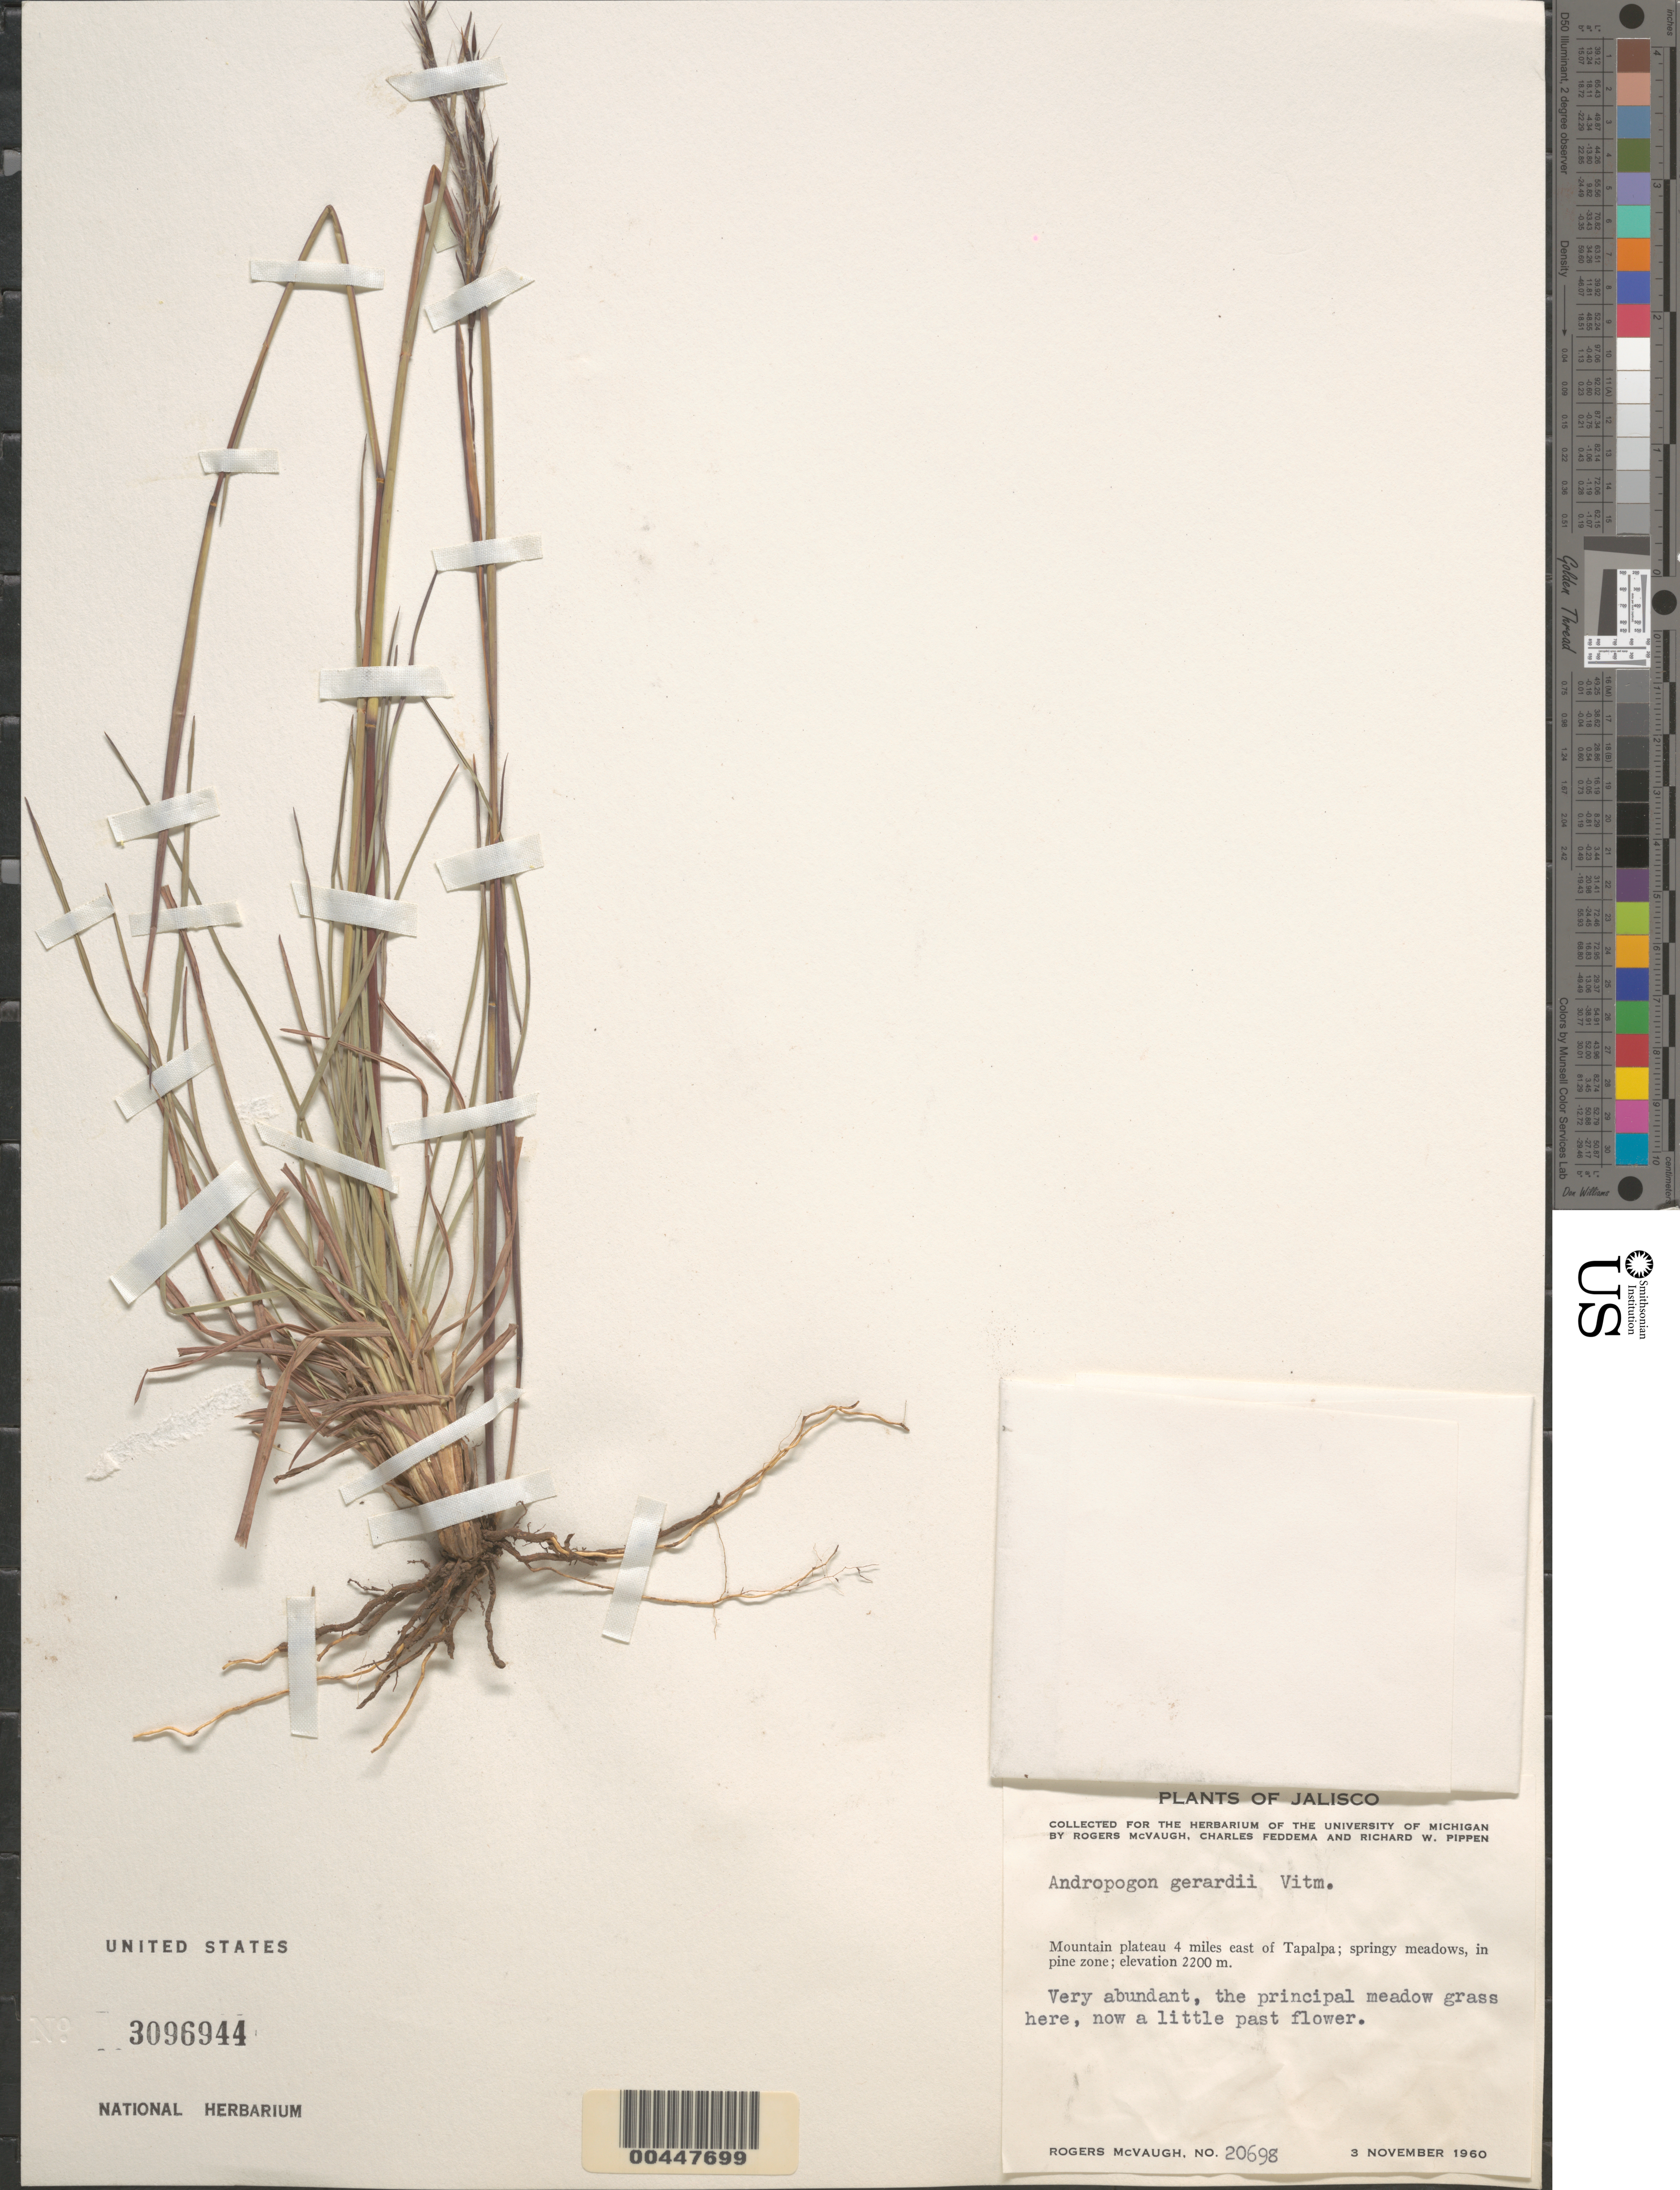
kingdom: Plantae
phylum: Tracheophyta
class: Liliopsida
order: Poales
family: Poaceae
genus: Andropogon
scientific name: Andropogon gerardii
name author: Vitman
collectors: R. McVaugh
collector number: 20698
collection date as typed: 3 Nov 1960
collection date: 1960-11-03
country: Mexico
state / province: Jalisco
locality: Mtn plateau 4 mi E of Tapalpa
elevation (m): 2200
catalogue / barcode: US 3096944